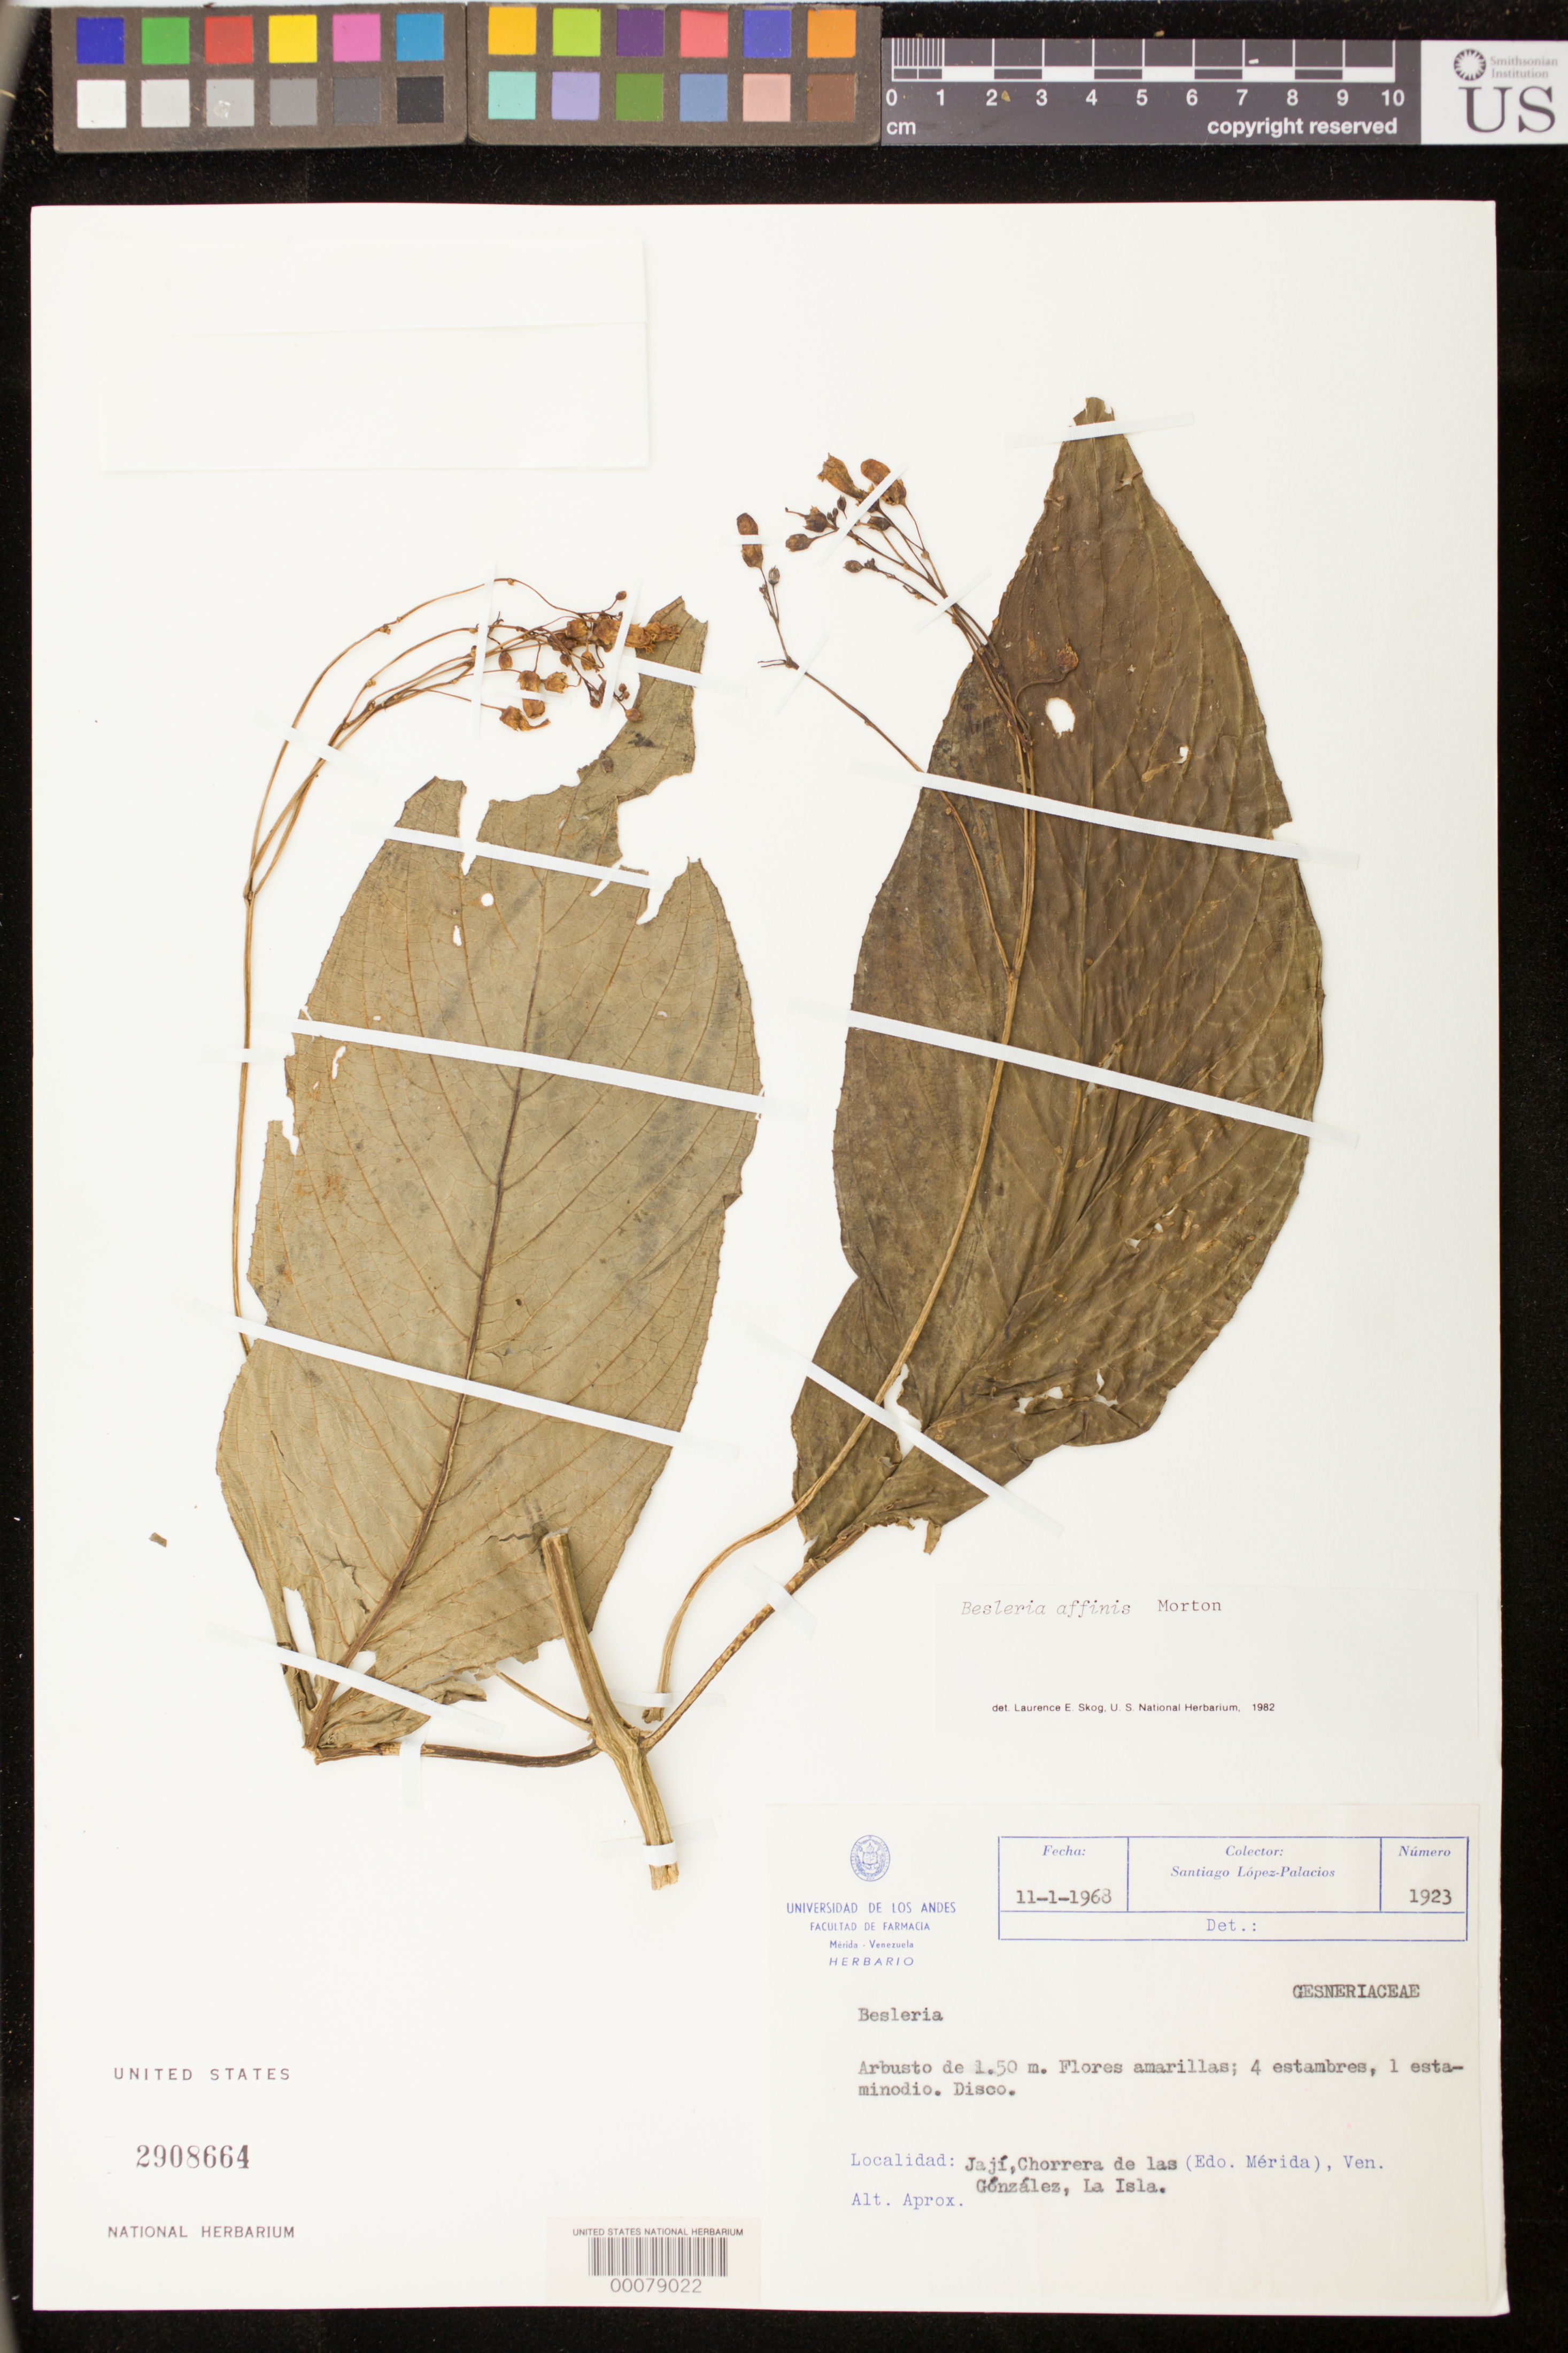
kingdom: Plantae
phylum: Tracheophyta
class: Magnoliopsida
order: Lamiales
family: Gesneriaceae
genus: Besleria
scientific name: Besleria affinis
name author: C.V. Morton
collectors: S. Lopez-P.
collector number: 1923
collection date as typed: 1968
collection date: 1968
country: Venezuela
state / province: Mérida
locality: Jaji, Chorrera de las Gonzalez, La Isla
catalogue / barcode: US 2908664